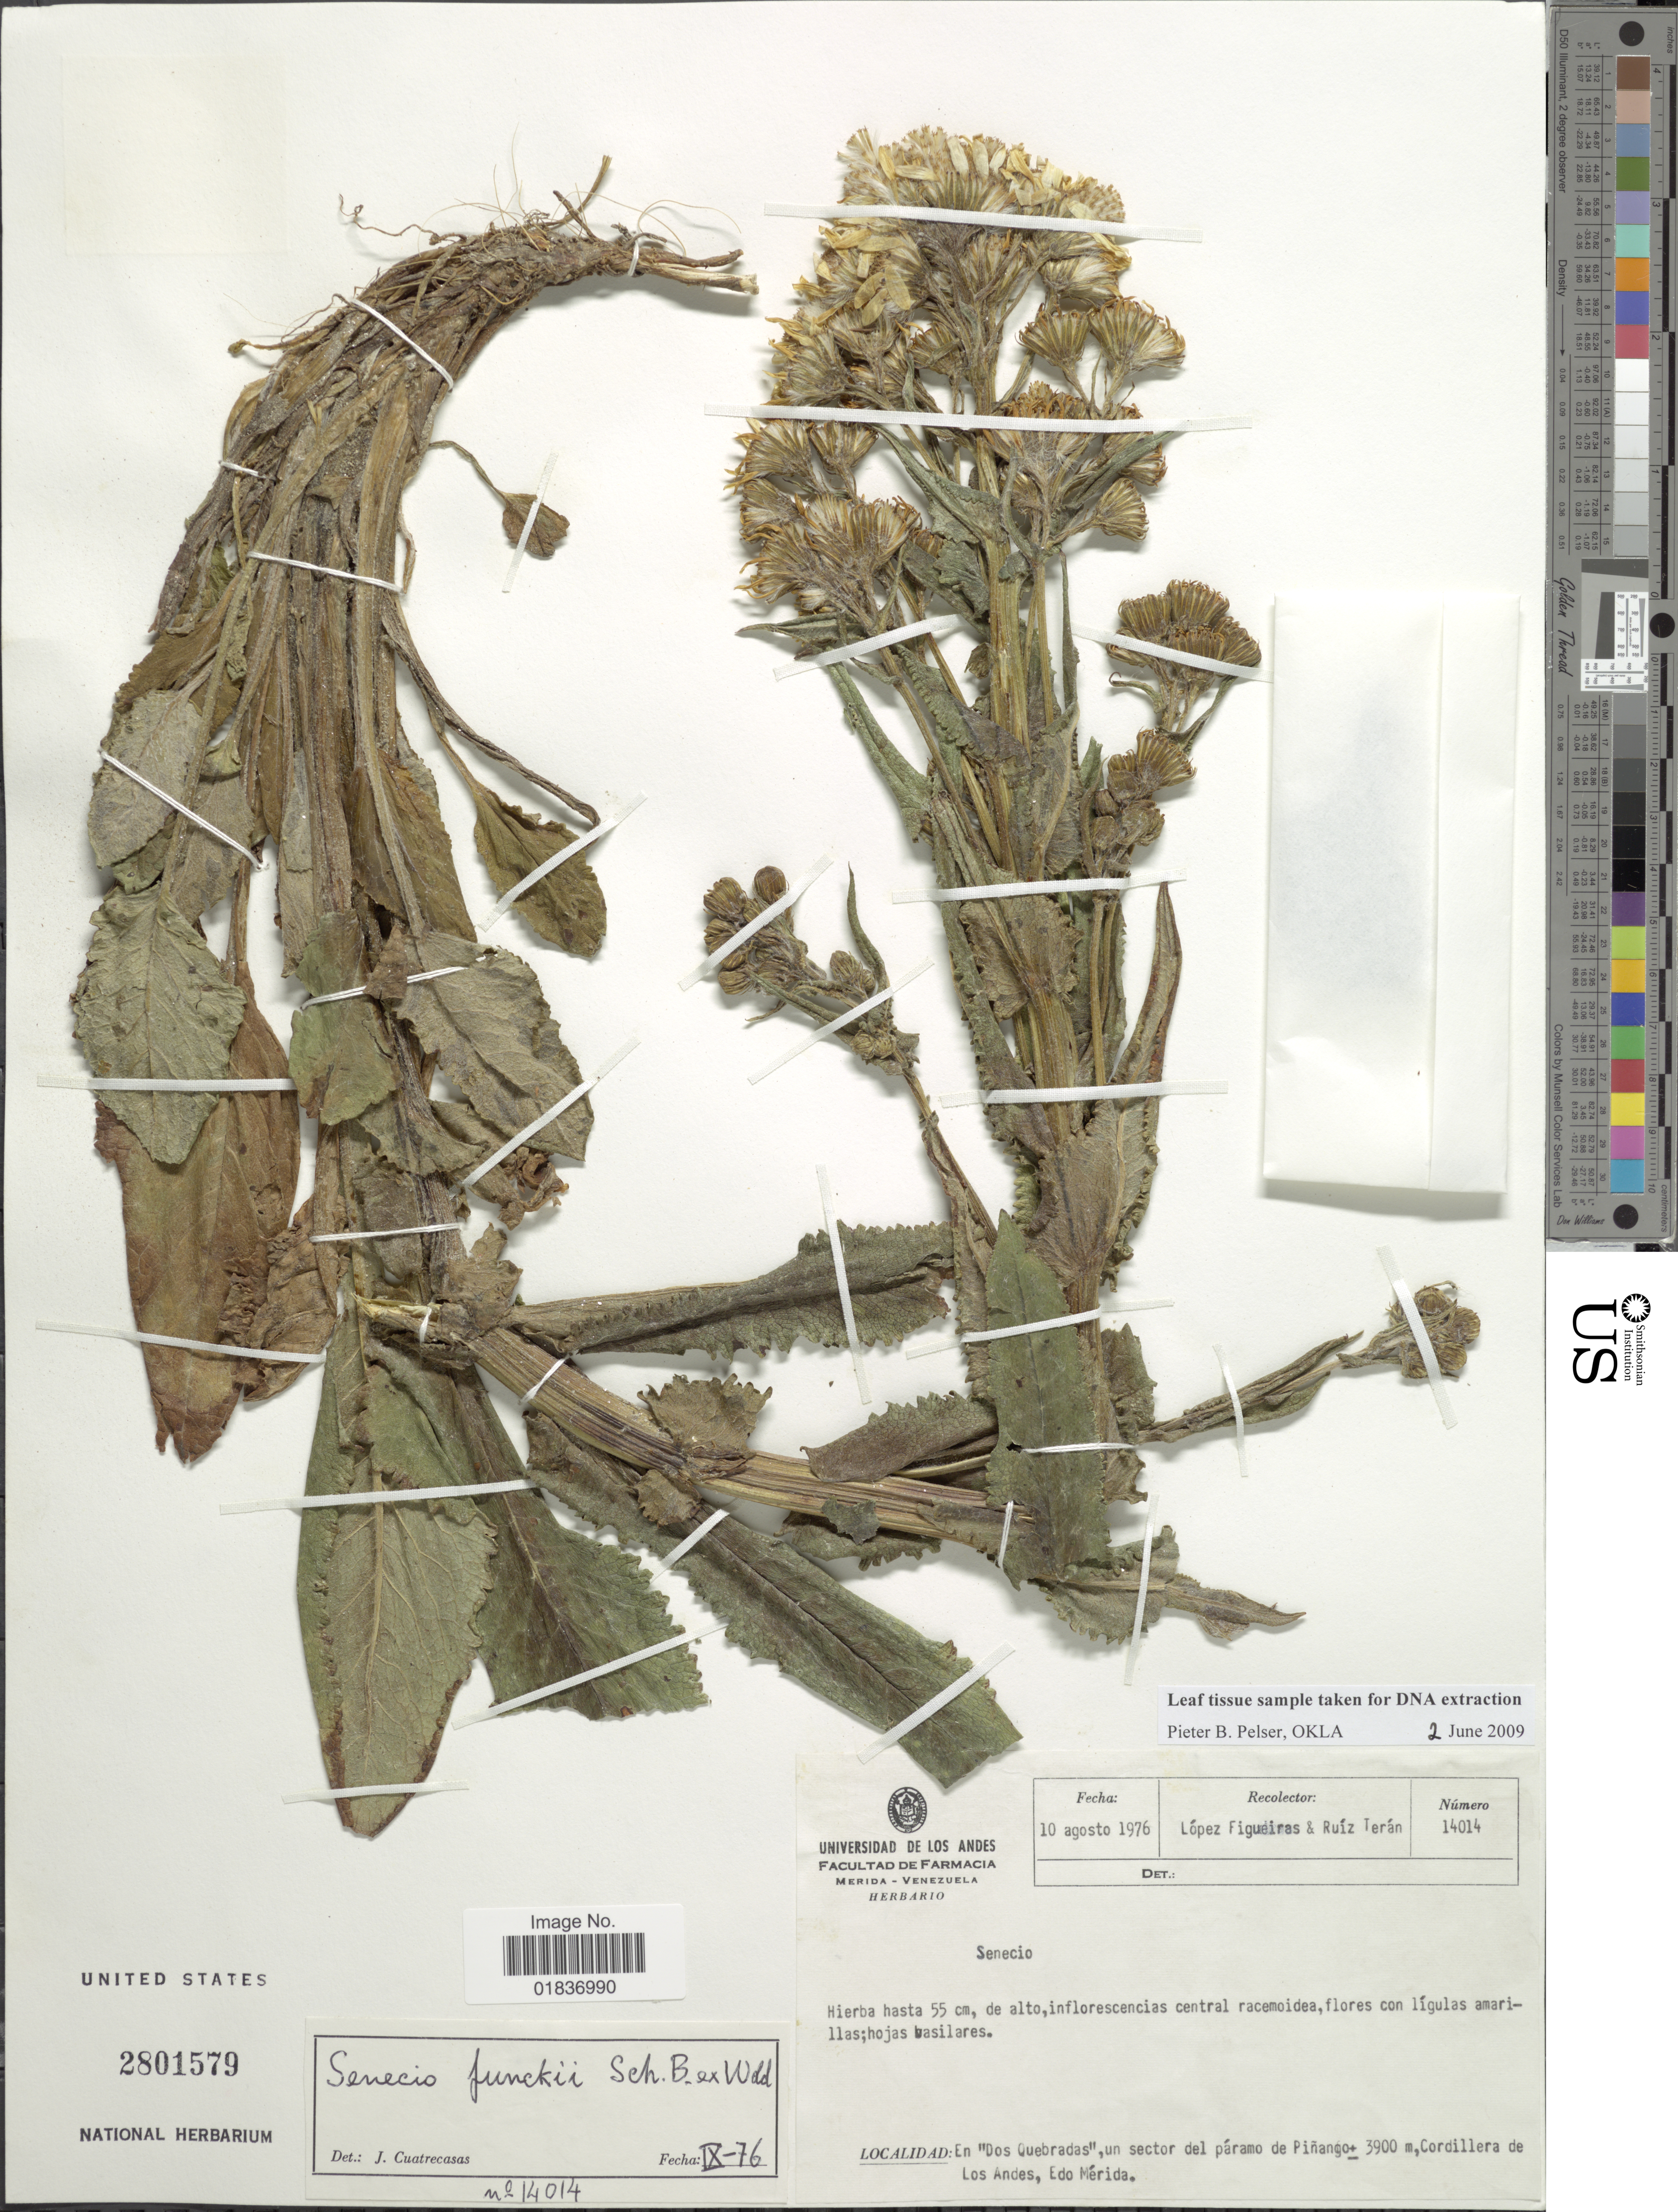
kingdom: Plantae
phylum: Tracheophyta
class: Magnoliopsida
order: Asterales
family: Asteraceae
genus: Senecio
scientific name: Senecio funckii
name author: (Sch. Bip. ex Wedd.) Cuatrec.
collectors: M. López Figueiras & L. E. Ruíz-Terán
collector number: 14014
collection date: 1976-08-10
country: Venezuela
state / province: Mérida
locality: En "Dos Quebradas", un sector del paramo de Piñango. Cordillera de Los Andes, Edo Merida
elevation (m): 3900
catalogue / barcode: US 2801579